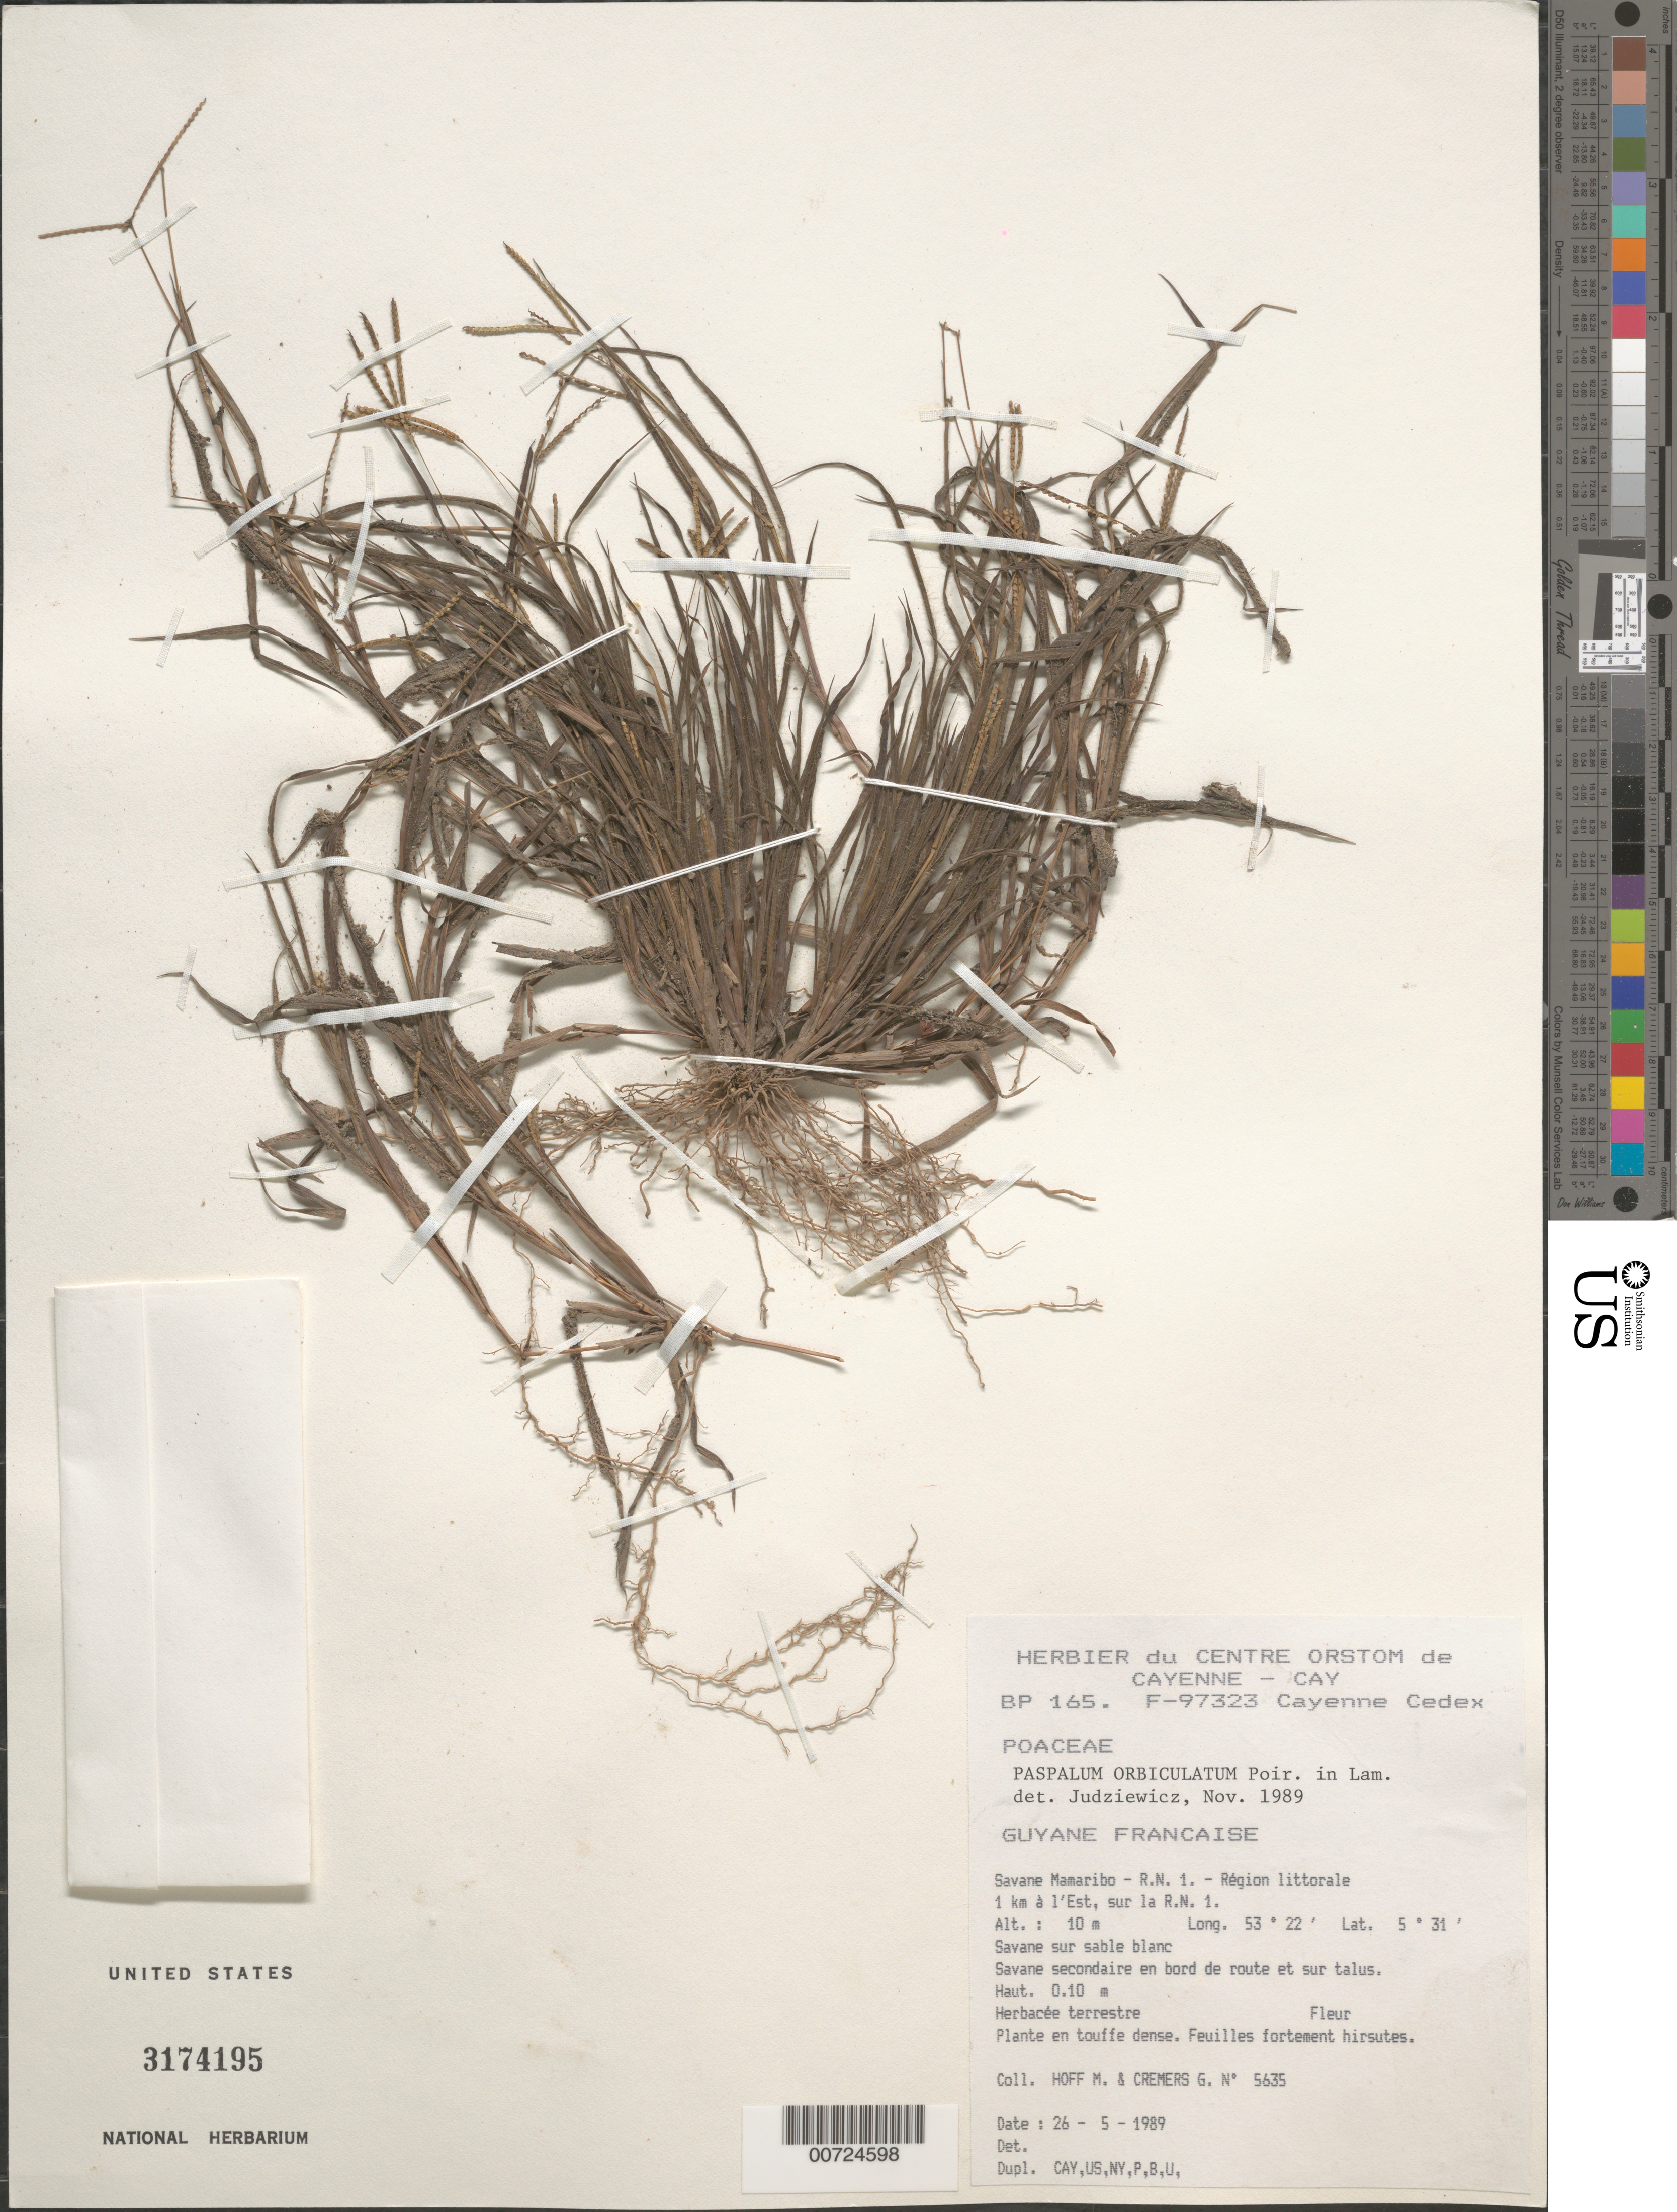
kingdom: Plantae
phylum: Tracheophyta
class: Liliopsida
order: Poales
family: Poaceae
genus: Paspalum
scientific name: Paspalum orbiculatum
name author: Poir.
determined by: Judziewicz, E. J.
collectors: M. Hoff & G. Cremers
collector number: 5635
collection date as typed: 26-May-89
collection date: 1989-05-26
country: French Guiana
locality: Savane Mamaribo, R.N. 1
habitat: Savanna on white sand; secondary savanna along road and talus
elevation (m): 10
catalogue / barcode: US 3174195